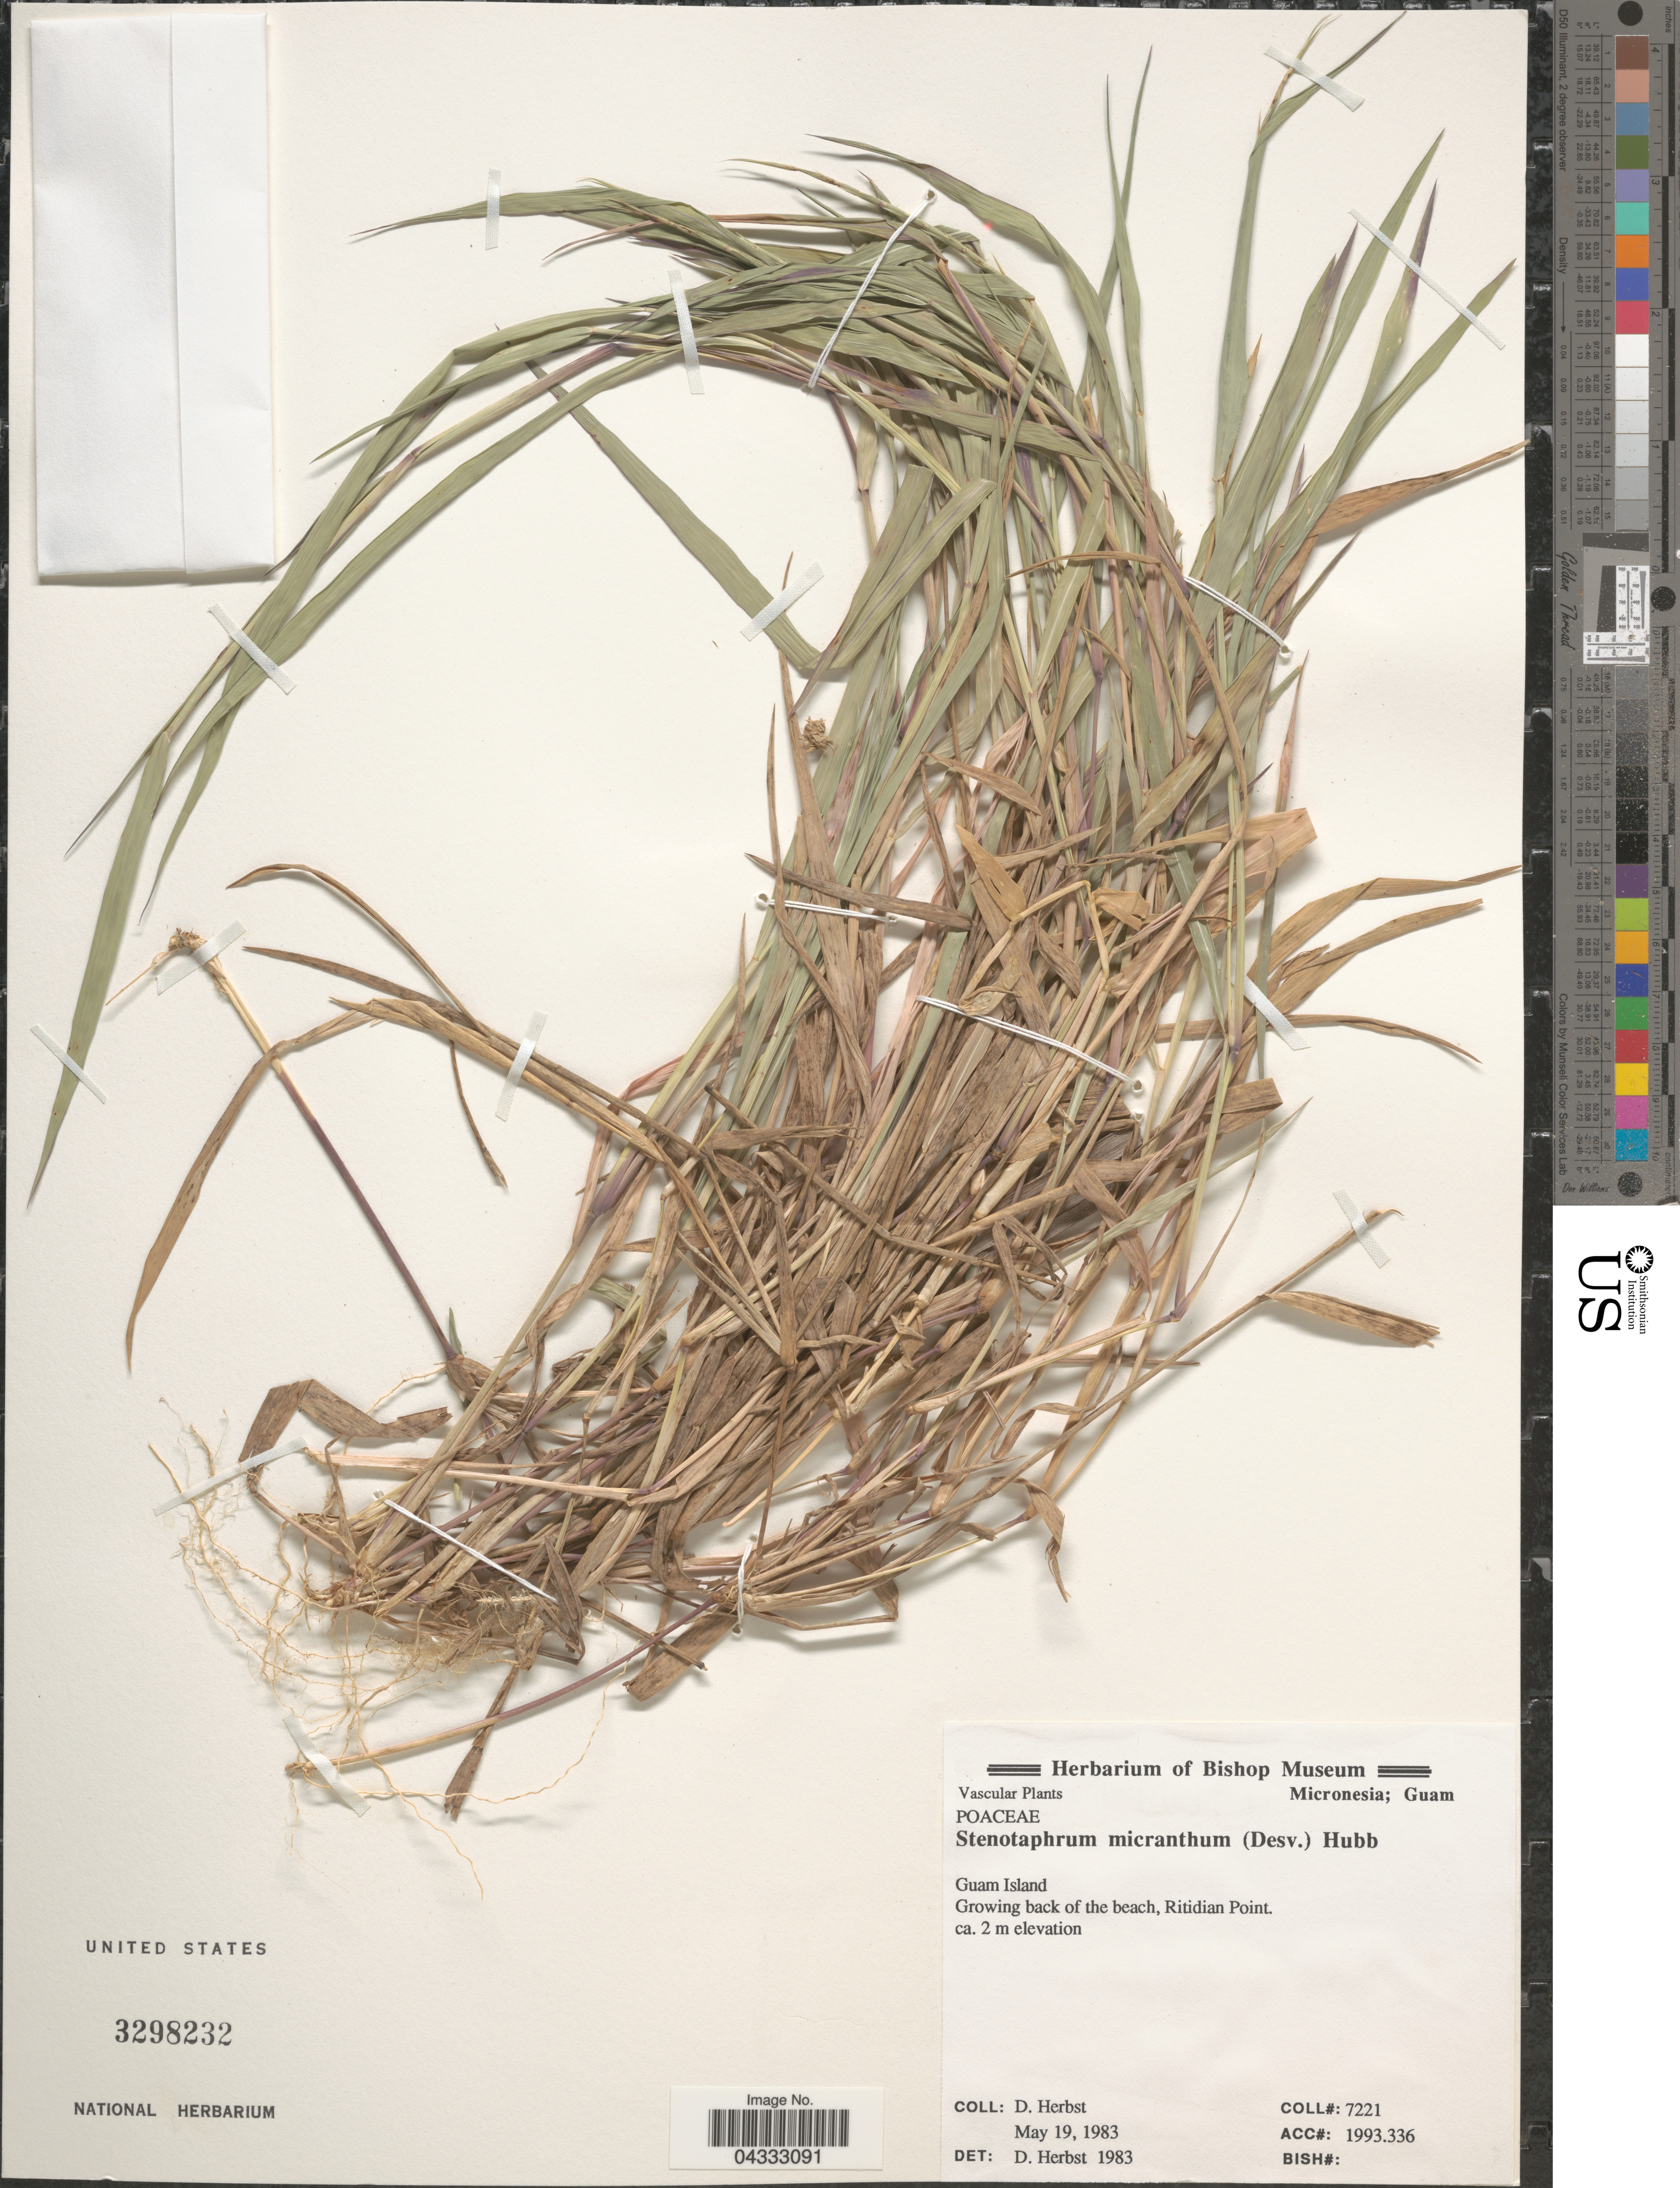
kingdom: Plantae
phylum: Tracheophyta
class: Liliopsida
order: Poales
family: Poaceae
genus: Stenotaphrum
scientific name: Stenotaphrum micranthum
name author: (Desv.) C.E. Hubb.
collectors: D. Herbst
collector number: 7221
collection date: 1983-05-19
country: Guam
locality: Guam Island. Growing back of the beach, Ritidian Point.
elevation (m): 2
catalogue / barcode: US 3298232